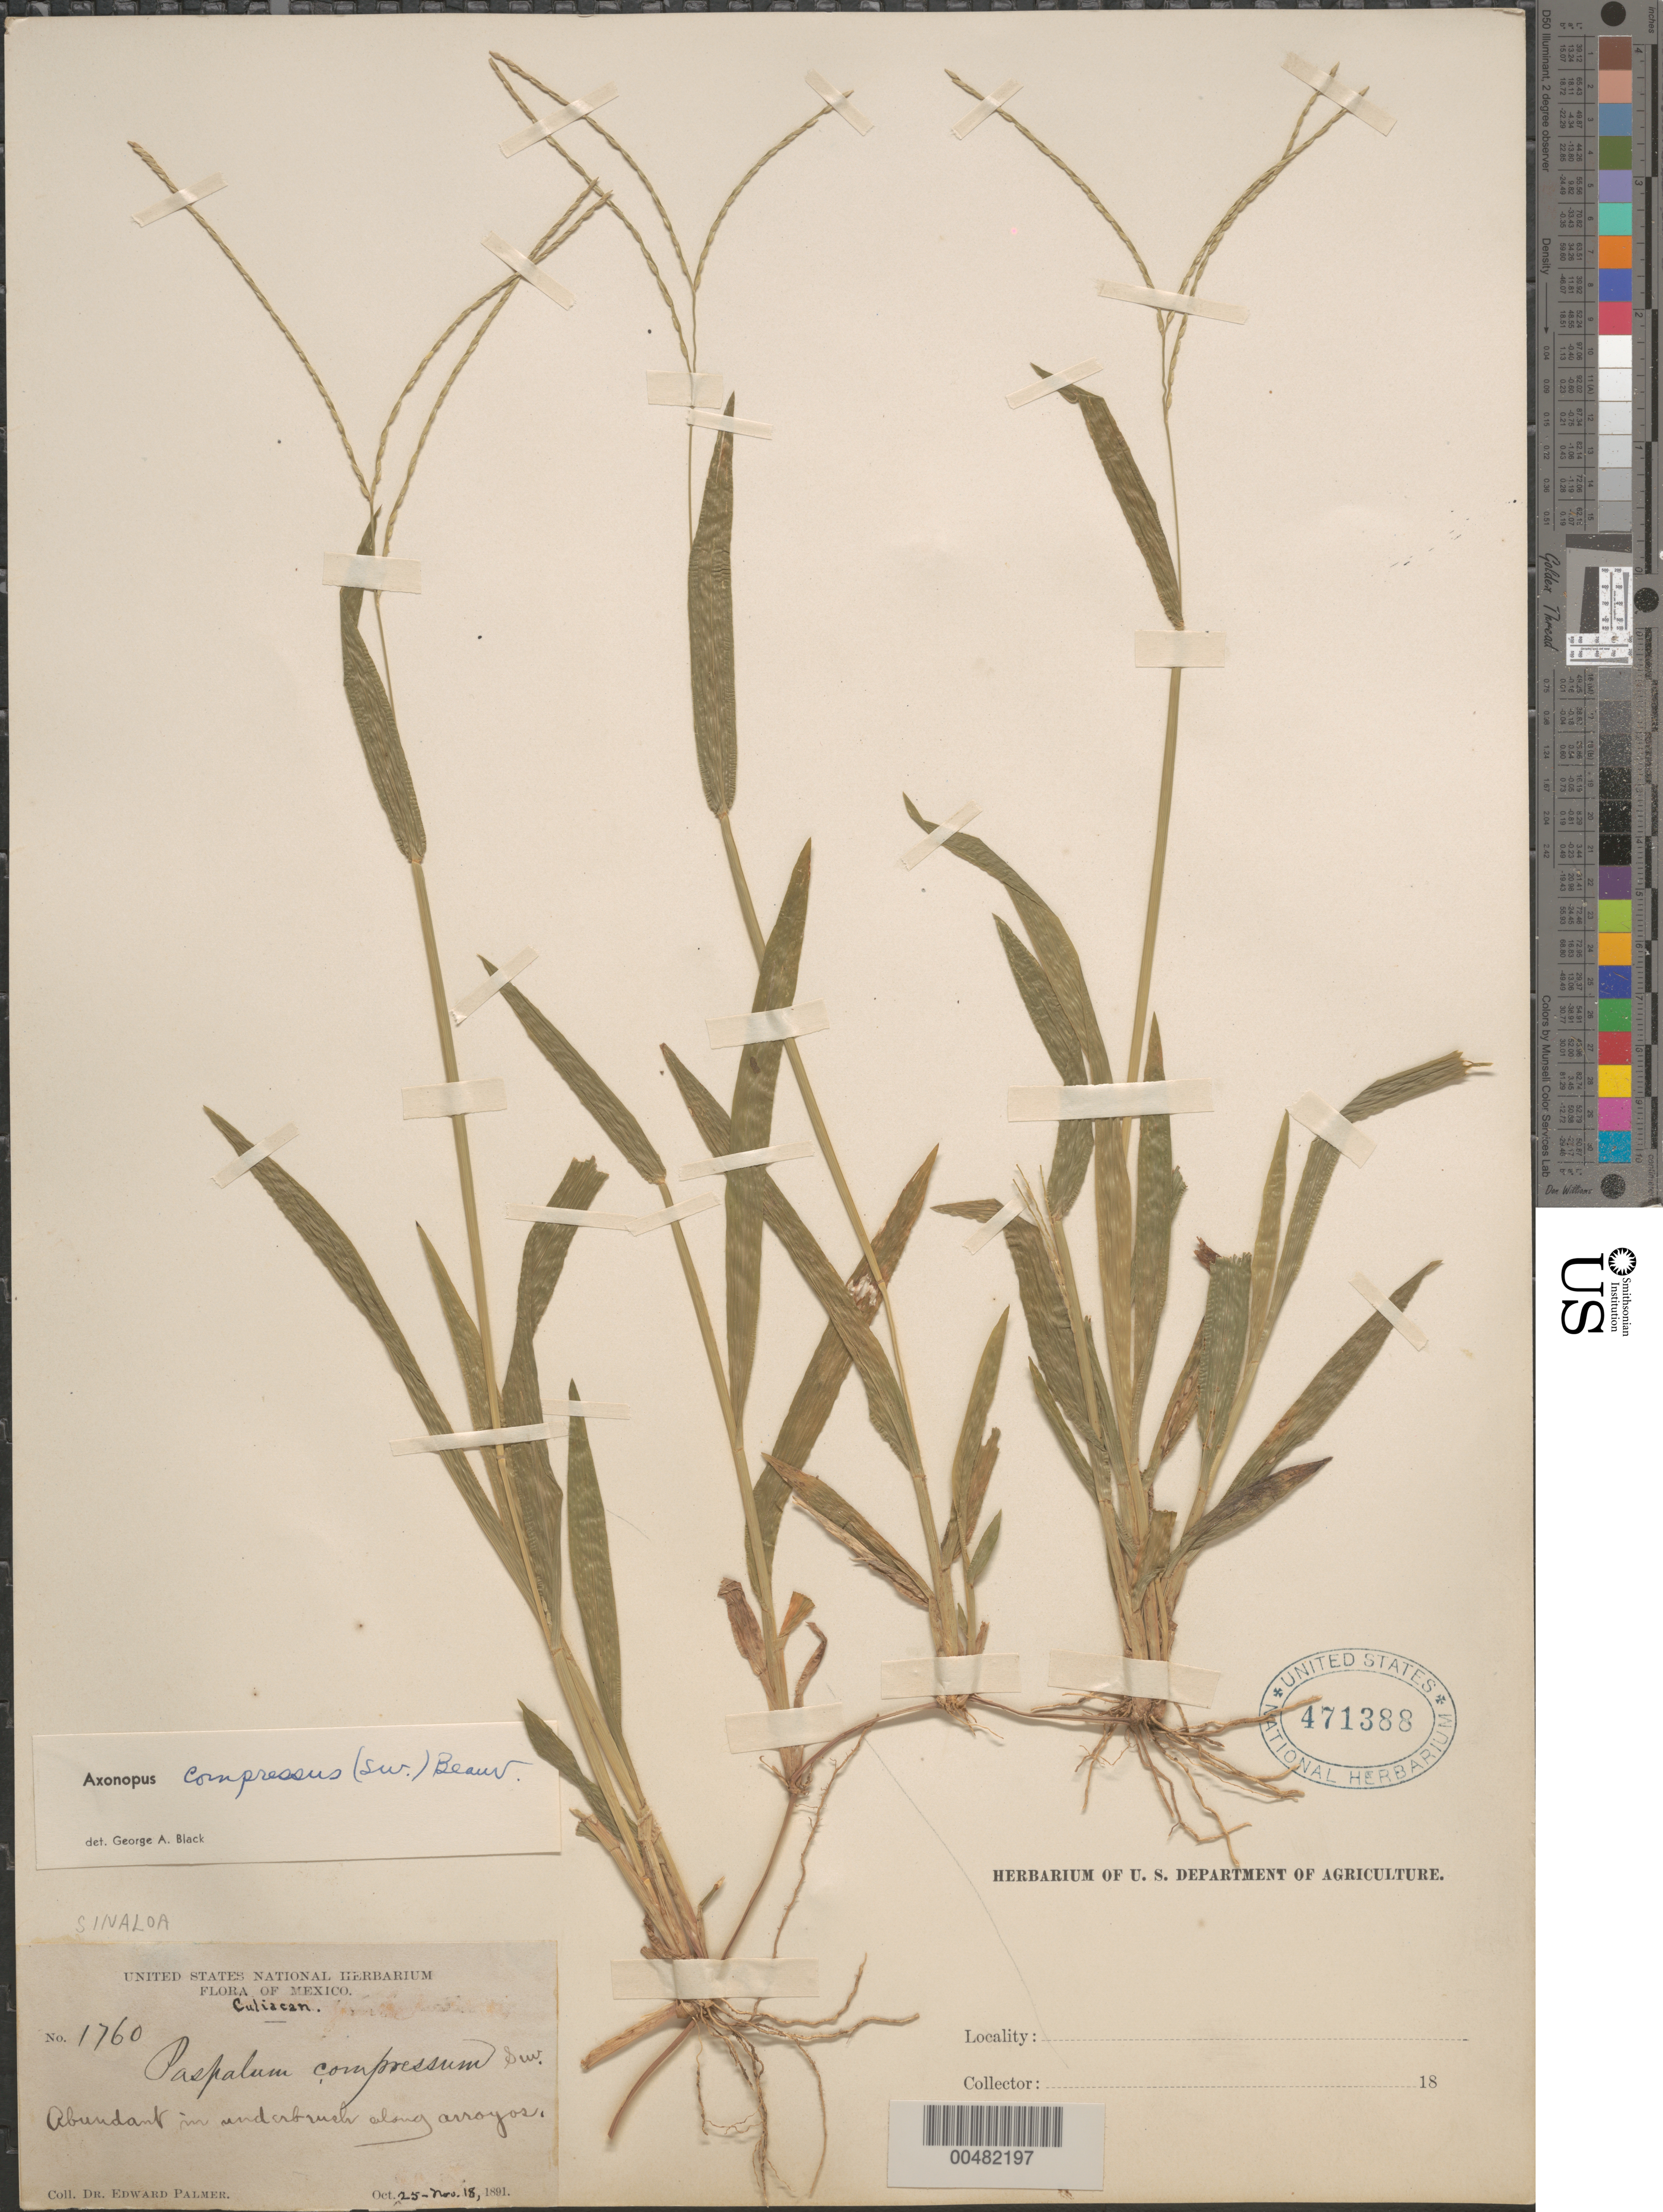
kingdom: Plantae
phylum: Tracheophyta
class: Liliopsida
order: Poales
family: Poaceae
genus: Axonopus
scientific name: Axonopus compressus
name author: (Sw.) P. Beauv.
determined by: Black, G. A.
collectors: E. Palmer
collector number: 1760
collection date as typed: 25 Oct 1891 to 18 Nov 1891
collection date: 1891-10-25/1891-11-18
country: Mexico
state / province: Sinaloa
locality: Culiacan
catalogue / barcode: US 471388